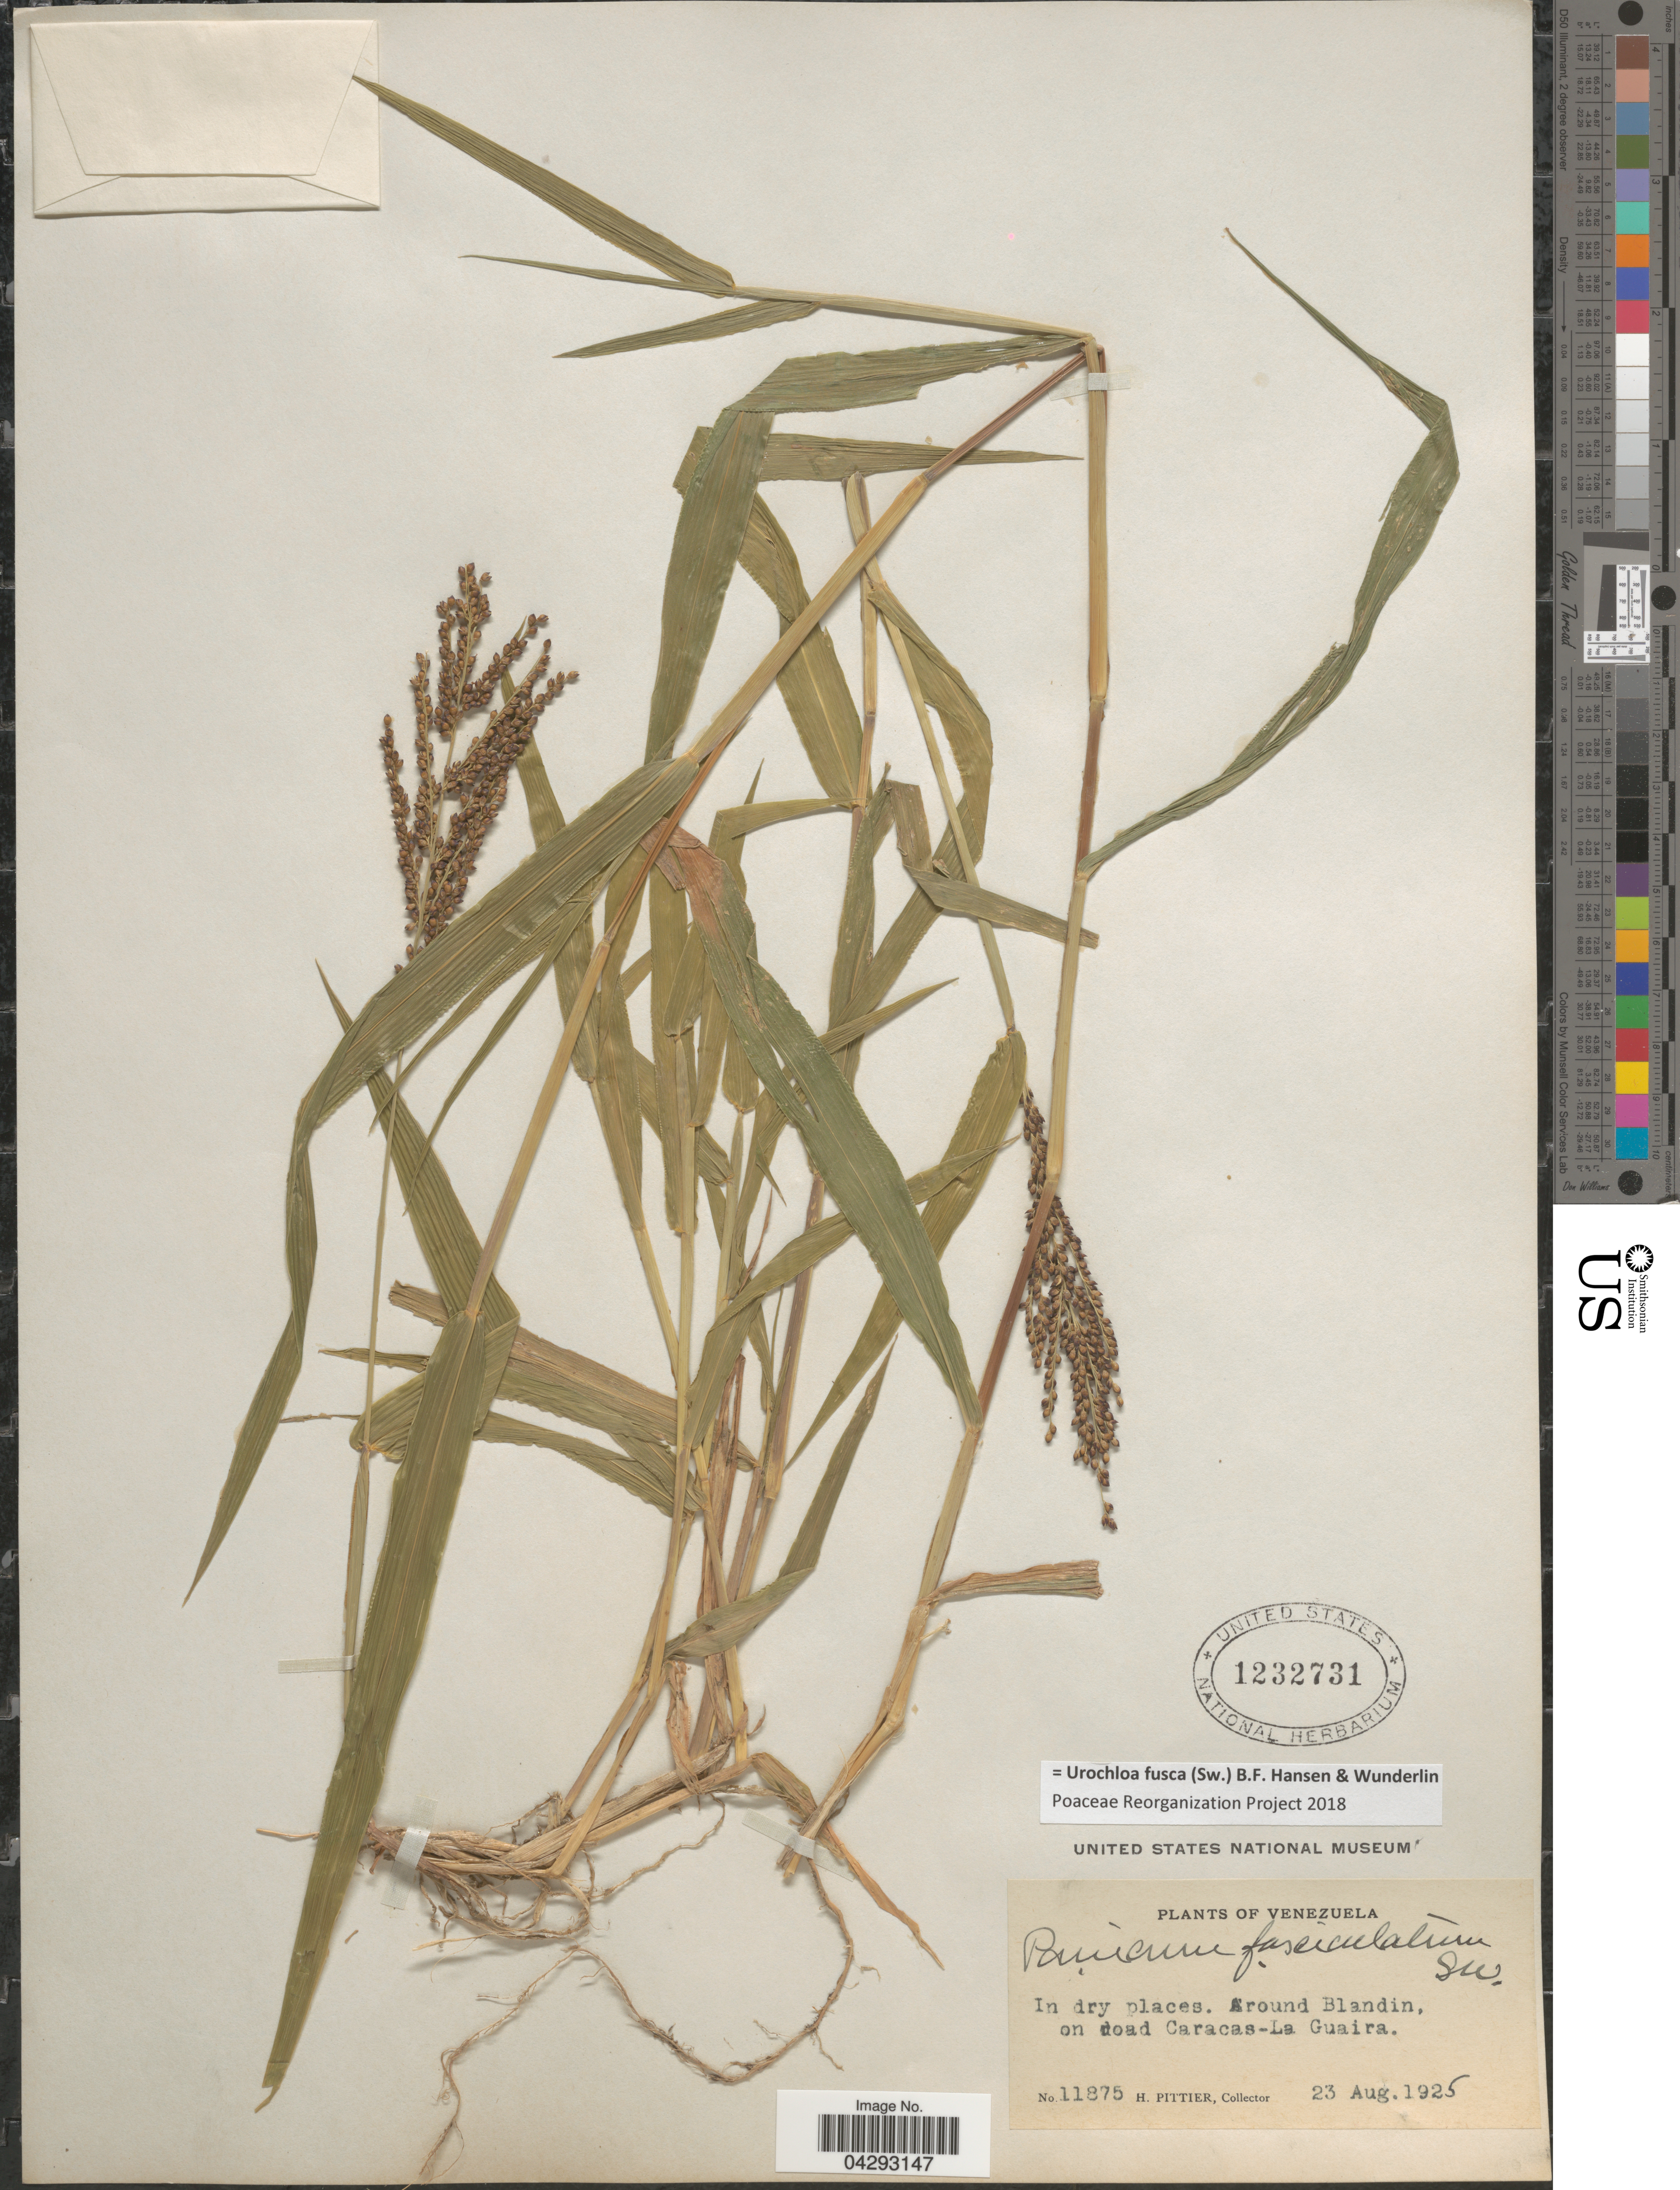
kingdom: Plantae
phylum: Tracheophyta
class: Liliopsida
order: Poales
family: Poaceae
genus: Urochloa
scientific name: Urochloa fusca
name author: (Sw.) B.F. Hansen & Wunderlin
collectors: H. F. Pittier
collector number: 11875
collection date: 1925-08-23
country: Venezuela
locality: In dry places. Around Blandin, on road Caracas - La Guaira.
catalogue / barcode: US 1232731